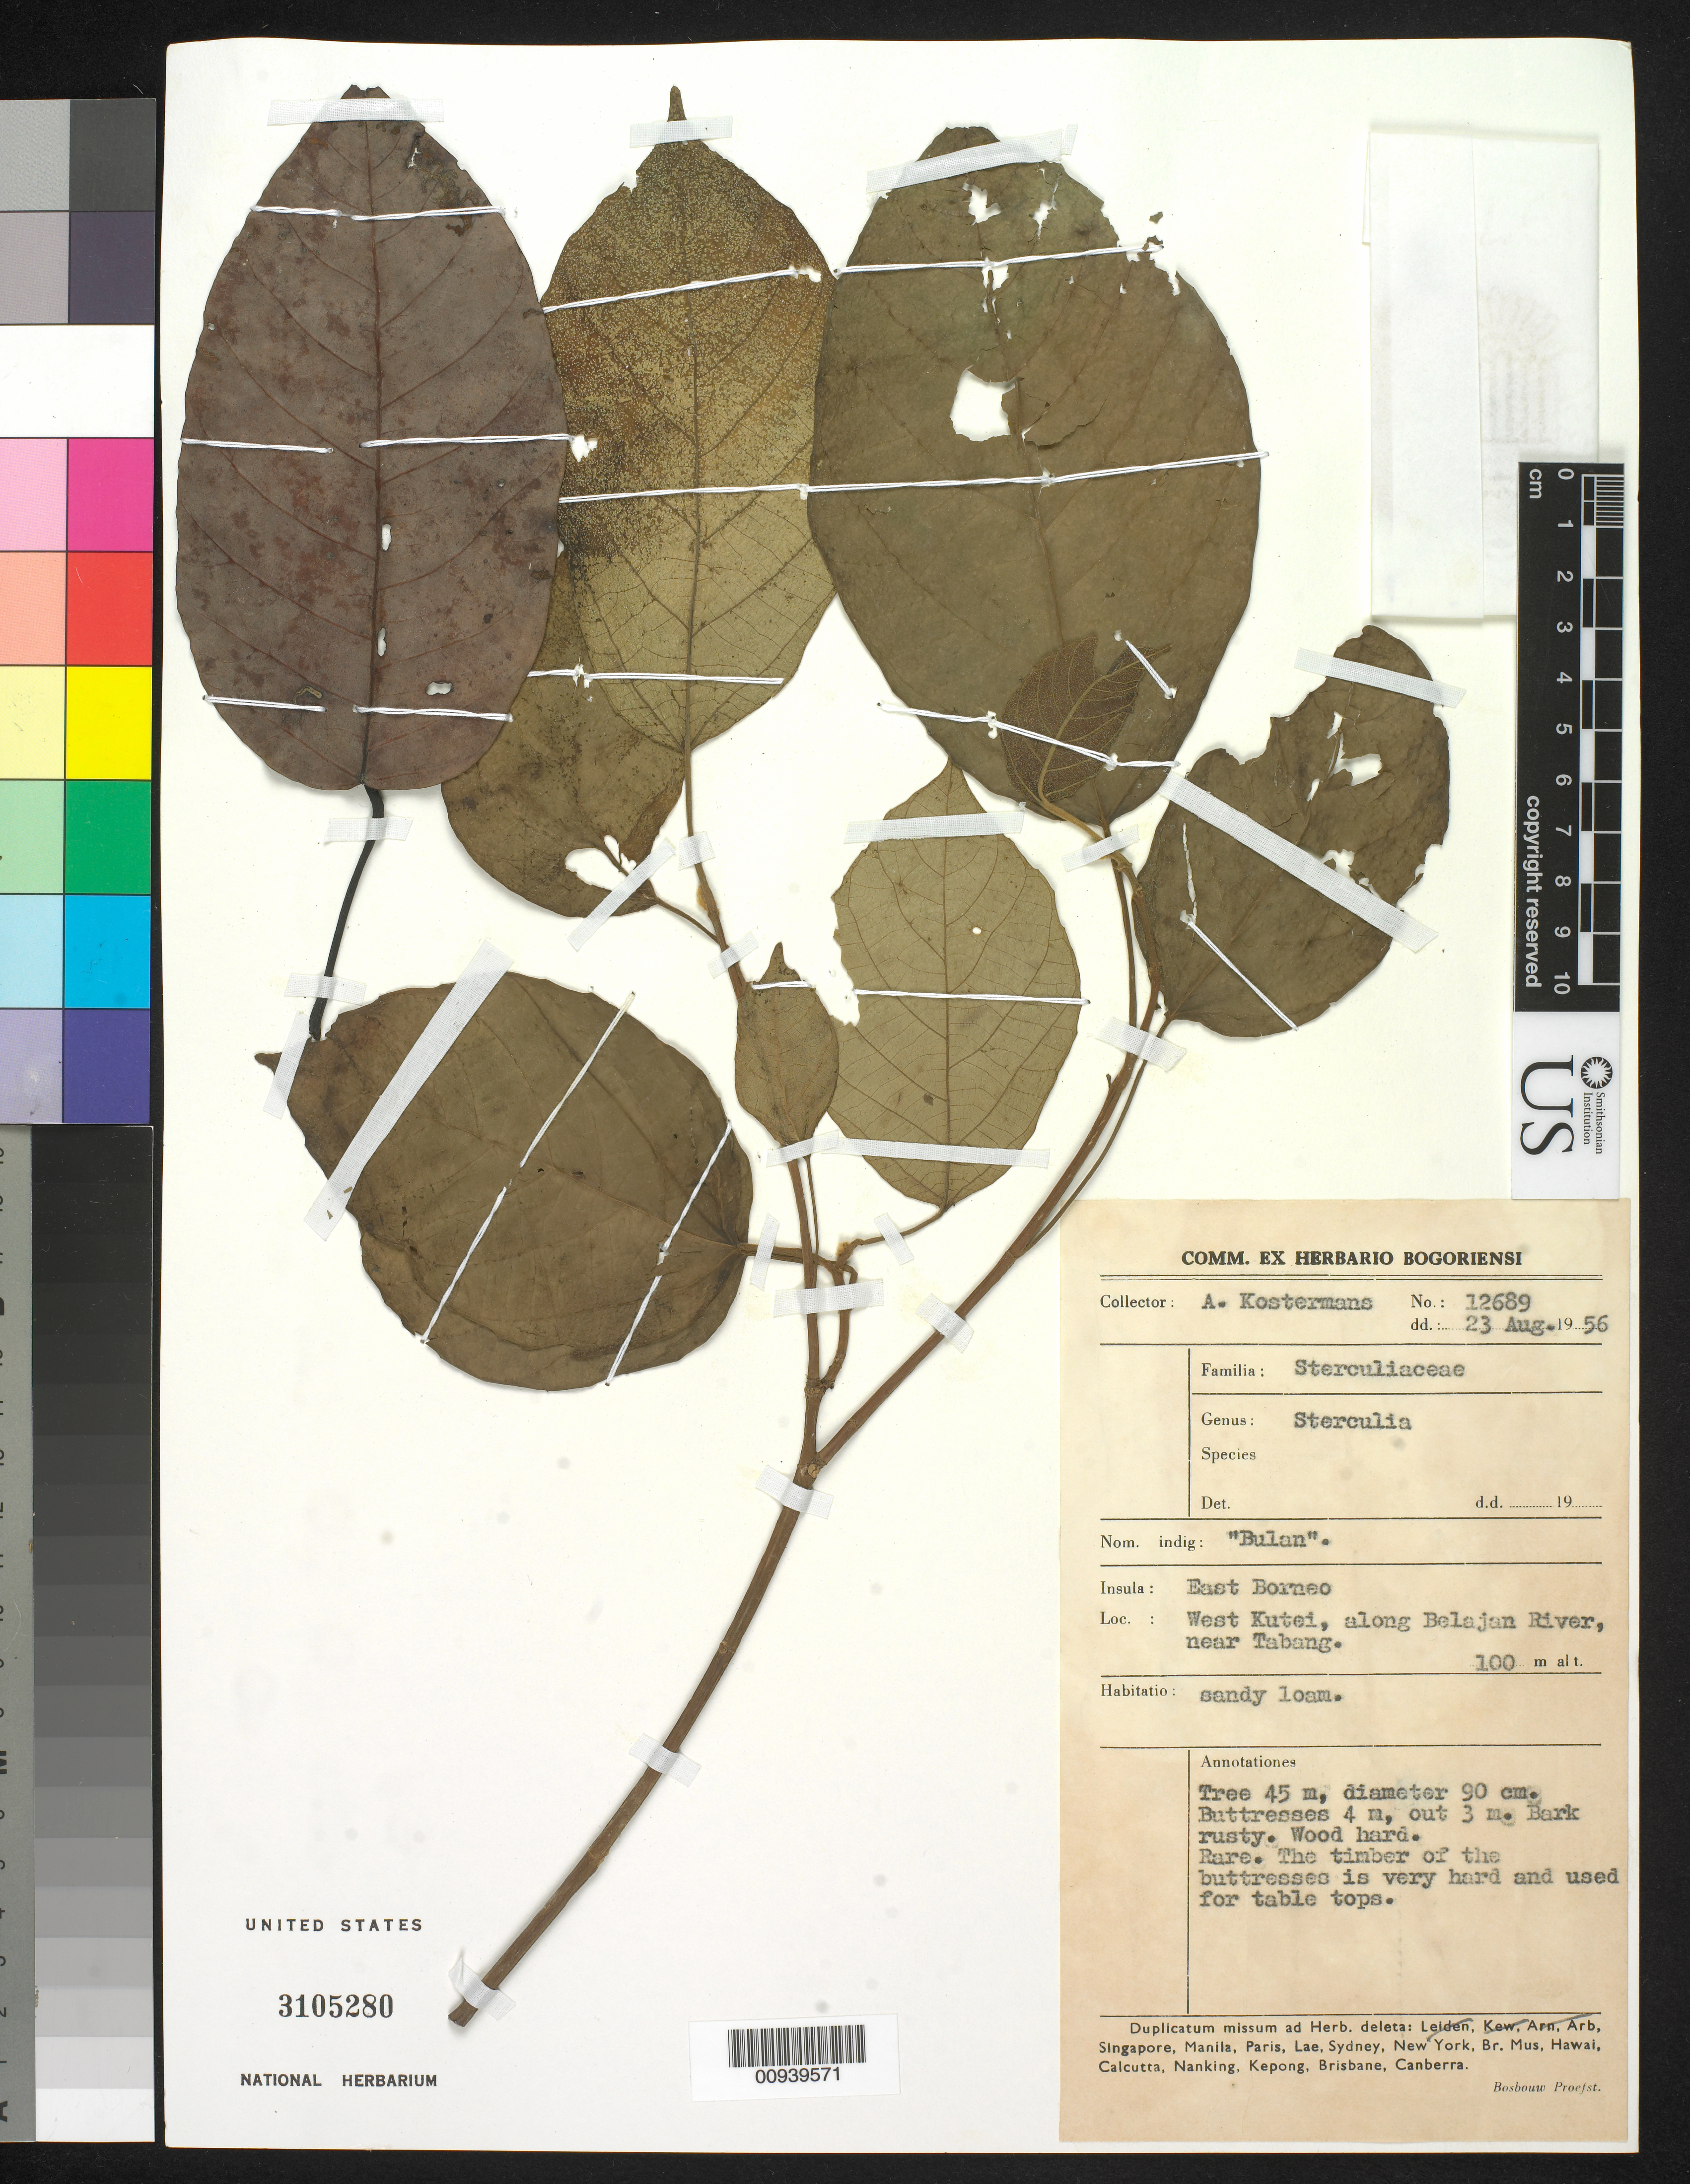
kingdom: Plantae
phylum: Tracheophyta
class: Magnoliopsida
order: Malvales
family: Malvaceae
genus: Sterculia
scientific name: Sterculia sp.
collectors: A. J. G. Kostermans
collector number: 12689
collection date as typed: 23 Aug 1956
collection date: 1956-08-23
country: Indonesia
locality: West Kutei, along Belajan River, near Tabang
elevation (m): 100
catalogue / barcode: US 3105280